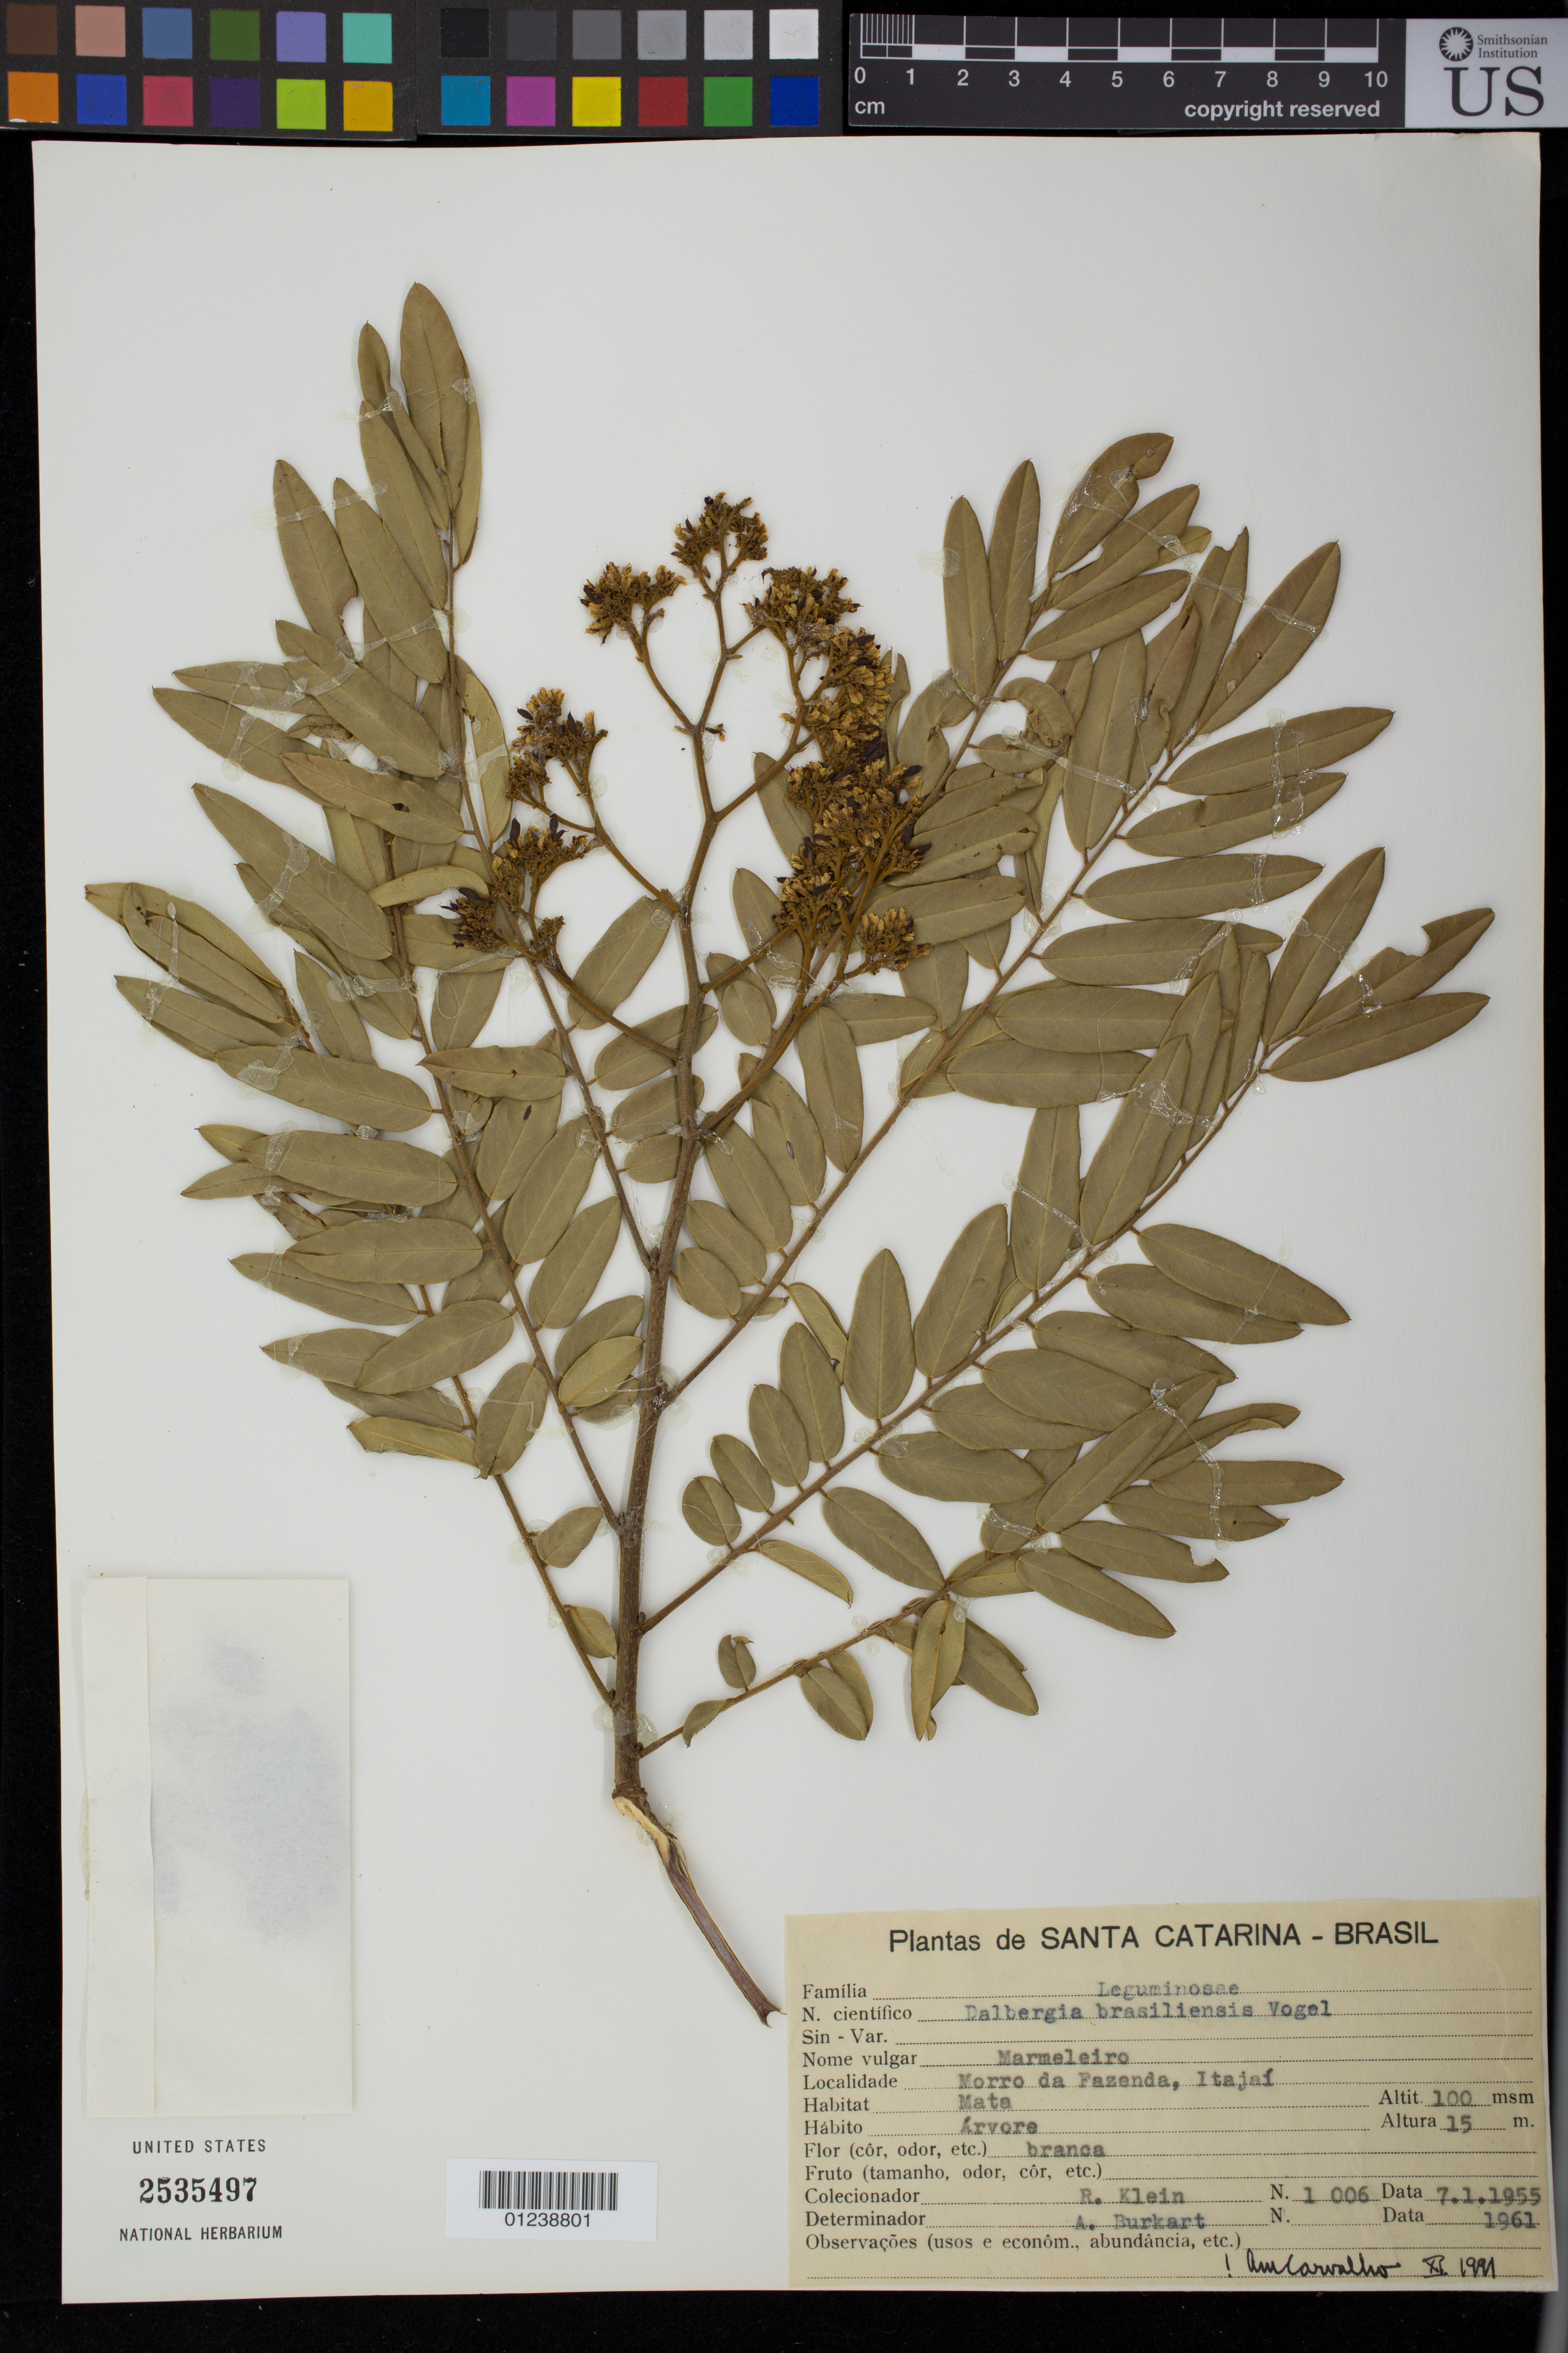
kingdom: Plantae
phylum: Tracheophyta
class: Magnoliopsida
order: Fabales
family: Fabaceae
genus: Dalbergia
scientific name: Dalbergia brasiliensis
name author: Vogel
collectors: R. M. Klein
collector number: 1006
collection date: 1955-07-01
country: Brazil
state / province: Santa Catarina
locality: Itajai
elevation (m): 15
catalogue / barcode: US 2535497